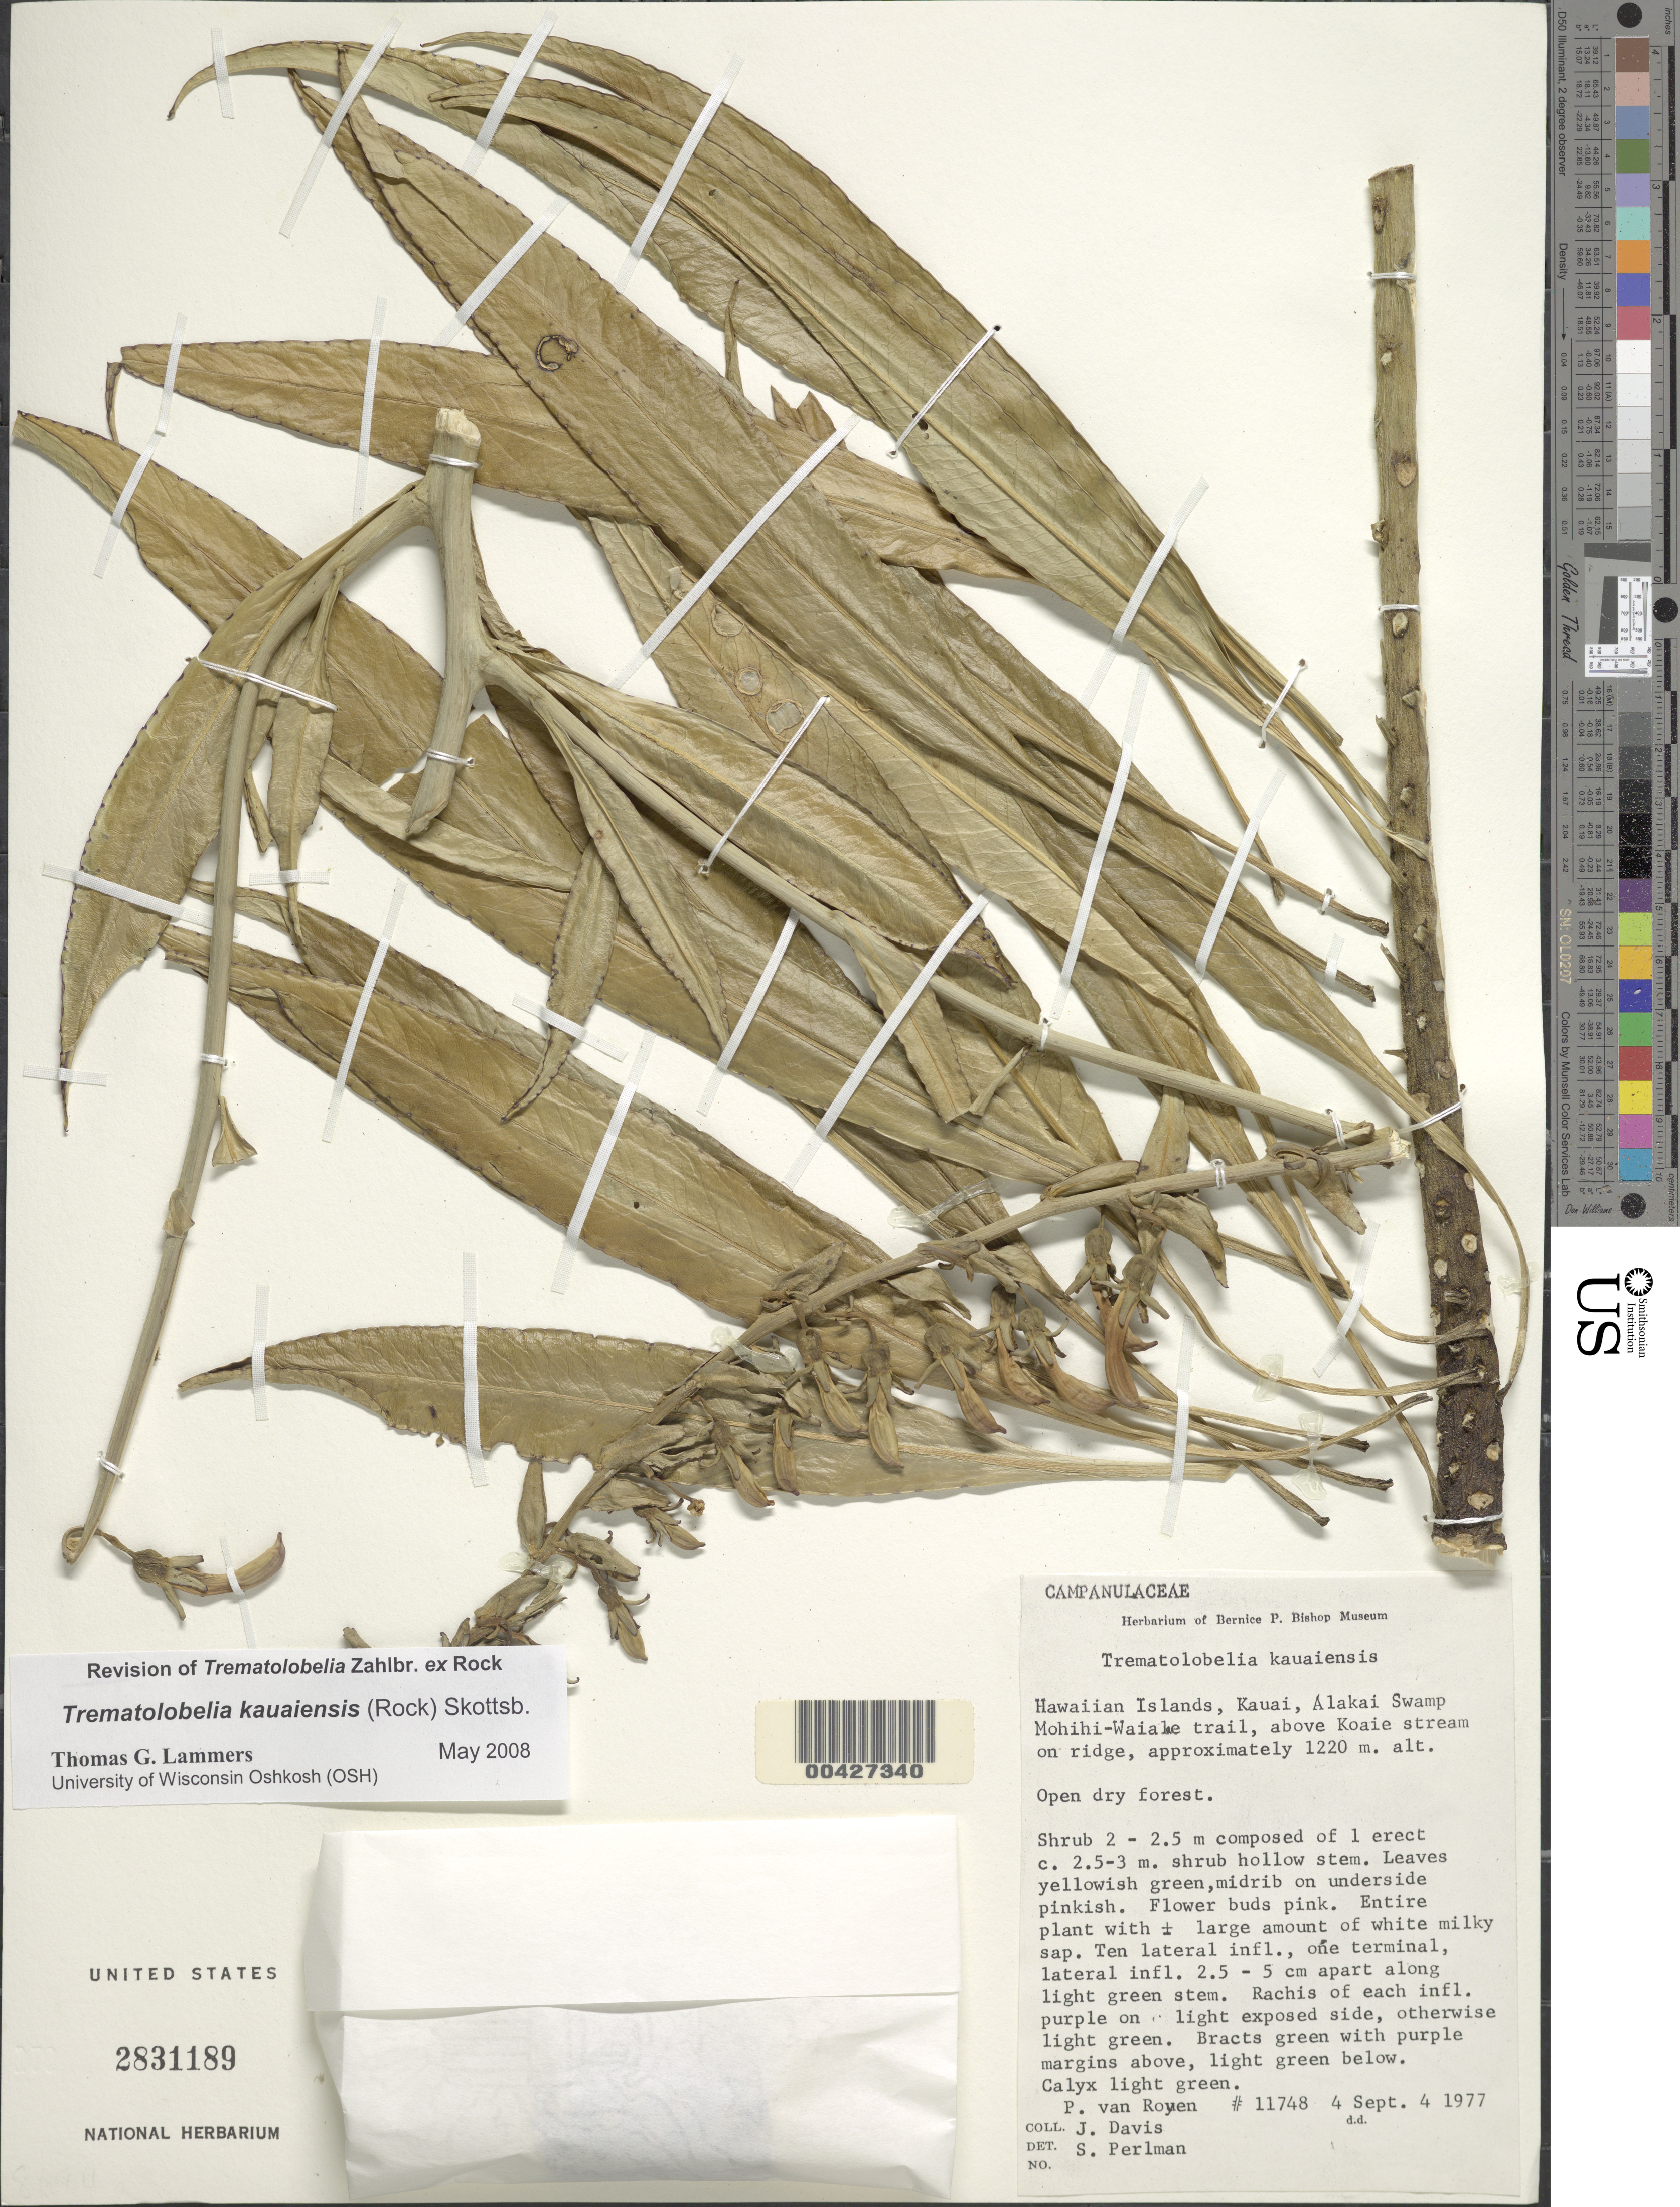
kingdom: Plantae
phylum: Tracheophyta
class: Magnoliopsida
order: Asterales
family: Campanulaceae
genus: Trematolobelia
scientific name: Trematolobelia kauaiensis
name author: (Rock) Skottsb.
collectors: P. van Royen & J. Davis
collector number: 11748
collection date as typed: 4 Sep 1977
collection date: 1977-09-04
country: United States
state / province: Hawaii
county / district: Kauai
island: Kaua'i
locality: Alakai Swamp, Mohihi-Waiale trail, above Koaie stream on ridge.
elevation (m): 1220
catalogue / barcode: US 2831189